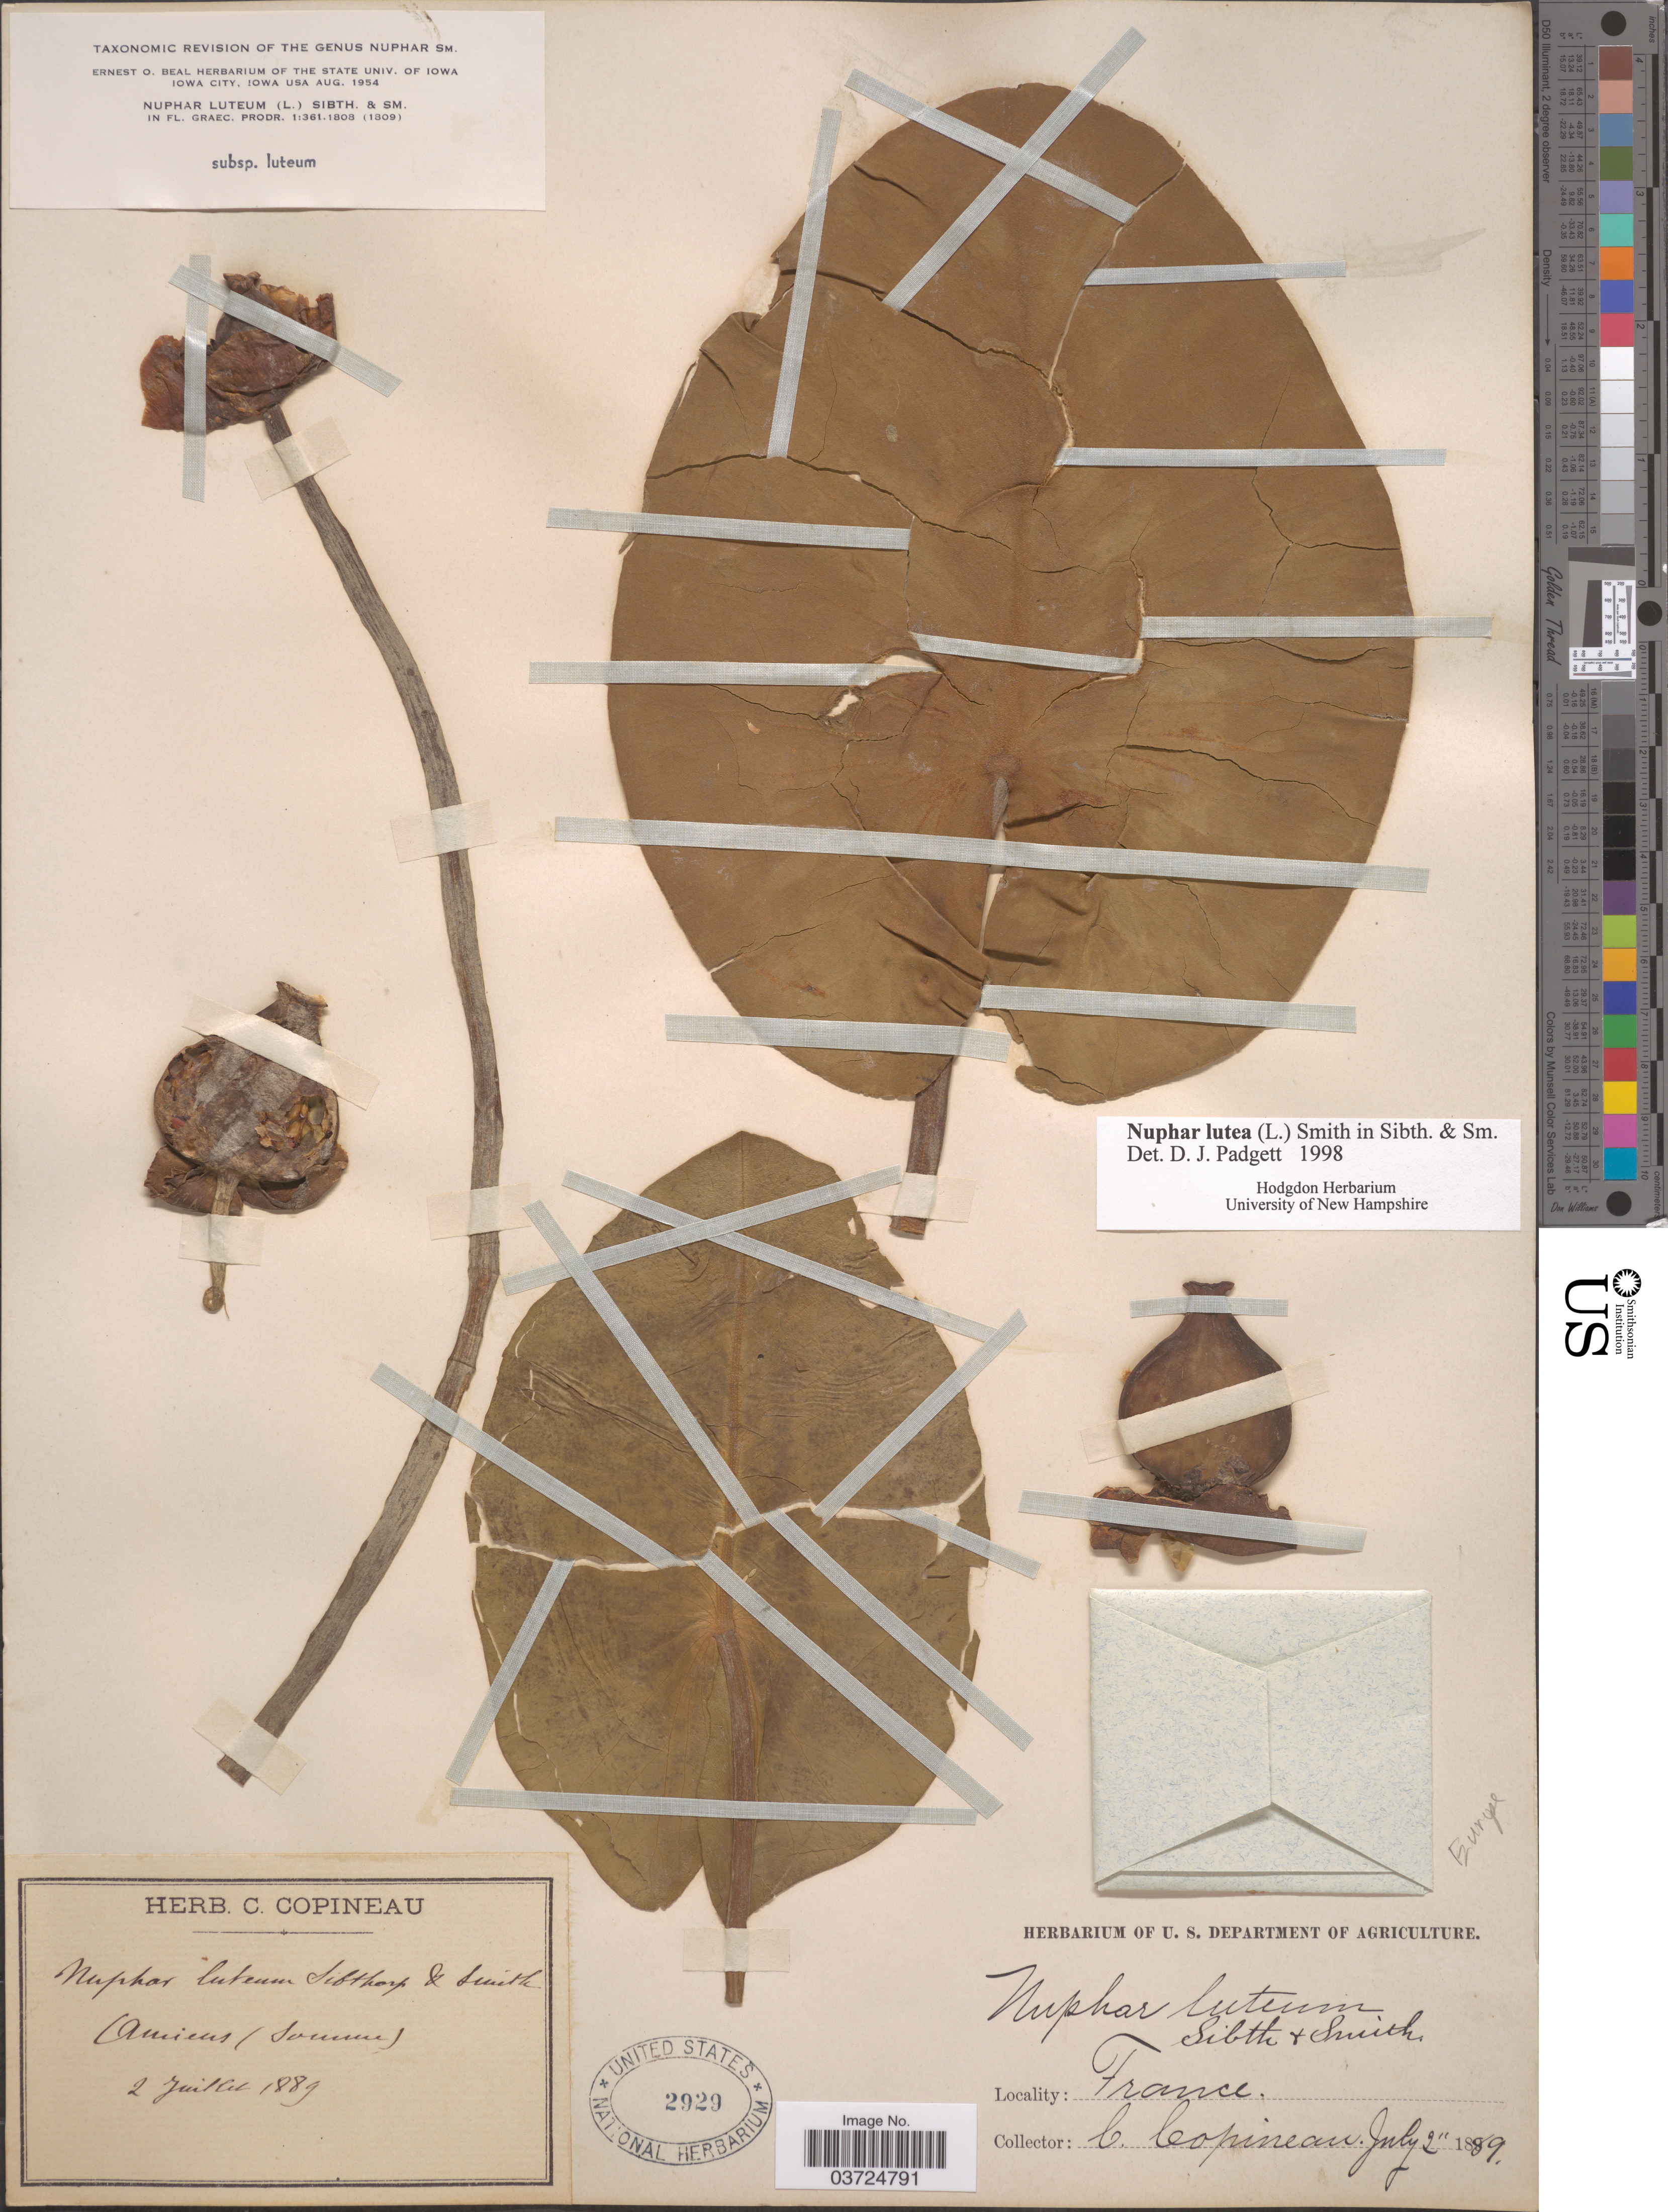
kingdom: Plantae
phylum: Tracheophyta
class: Magnoliopsida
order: Nymphaeales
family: Nymphaeaceae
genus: Nuphar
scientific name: Nuphar lutea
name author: (L.) Sm.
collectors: C. Copineau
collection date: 1889-07-02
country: France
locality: Amiens (Somme).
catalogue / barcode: US 2929